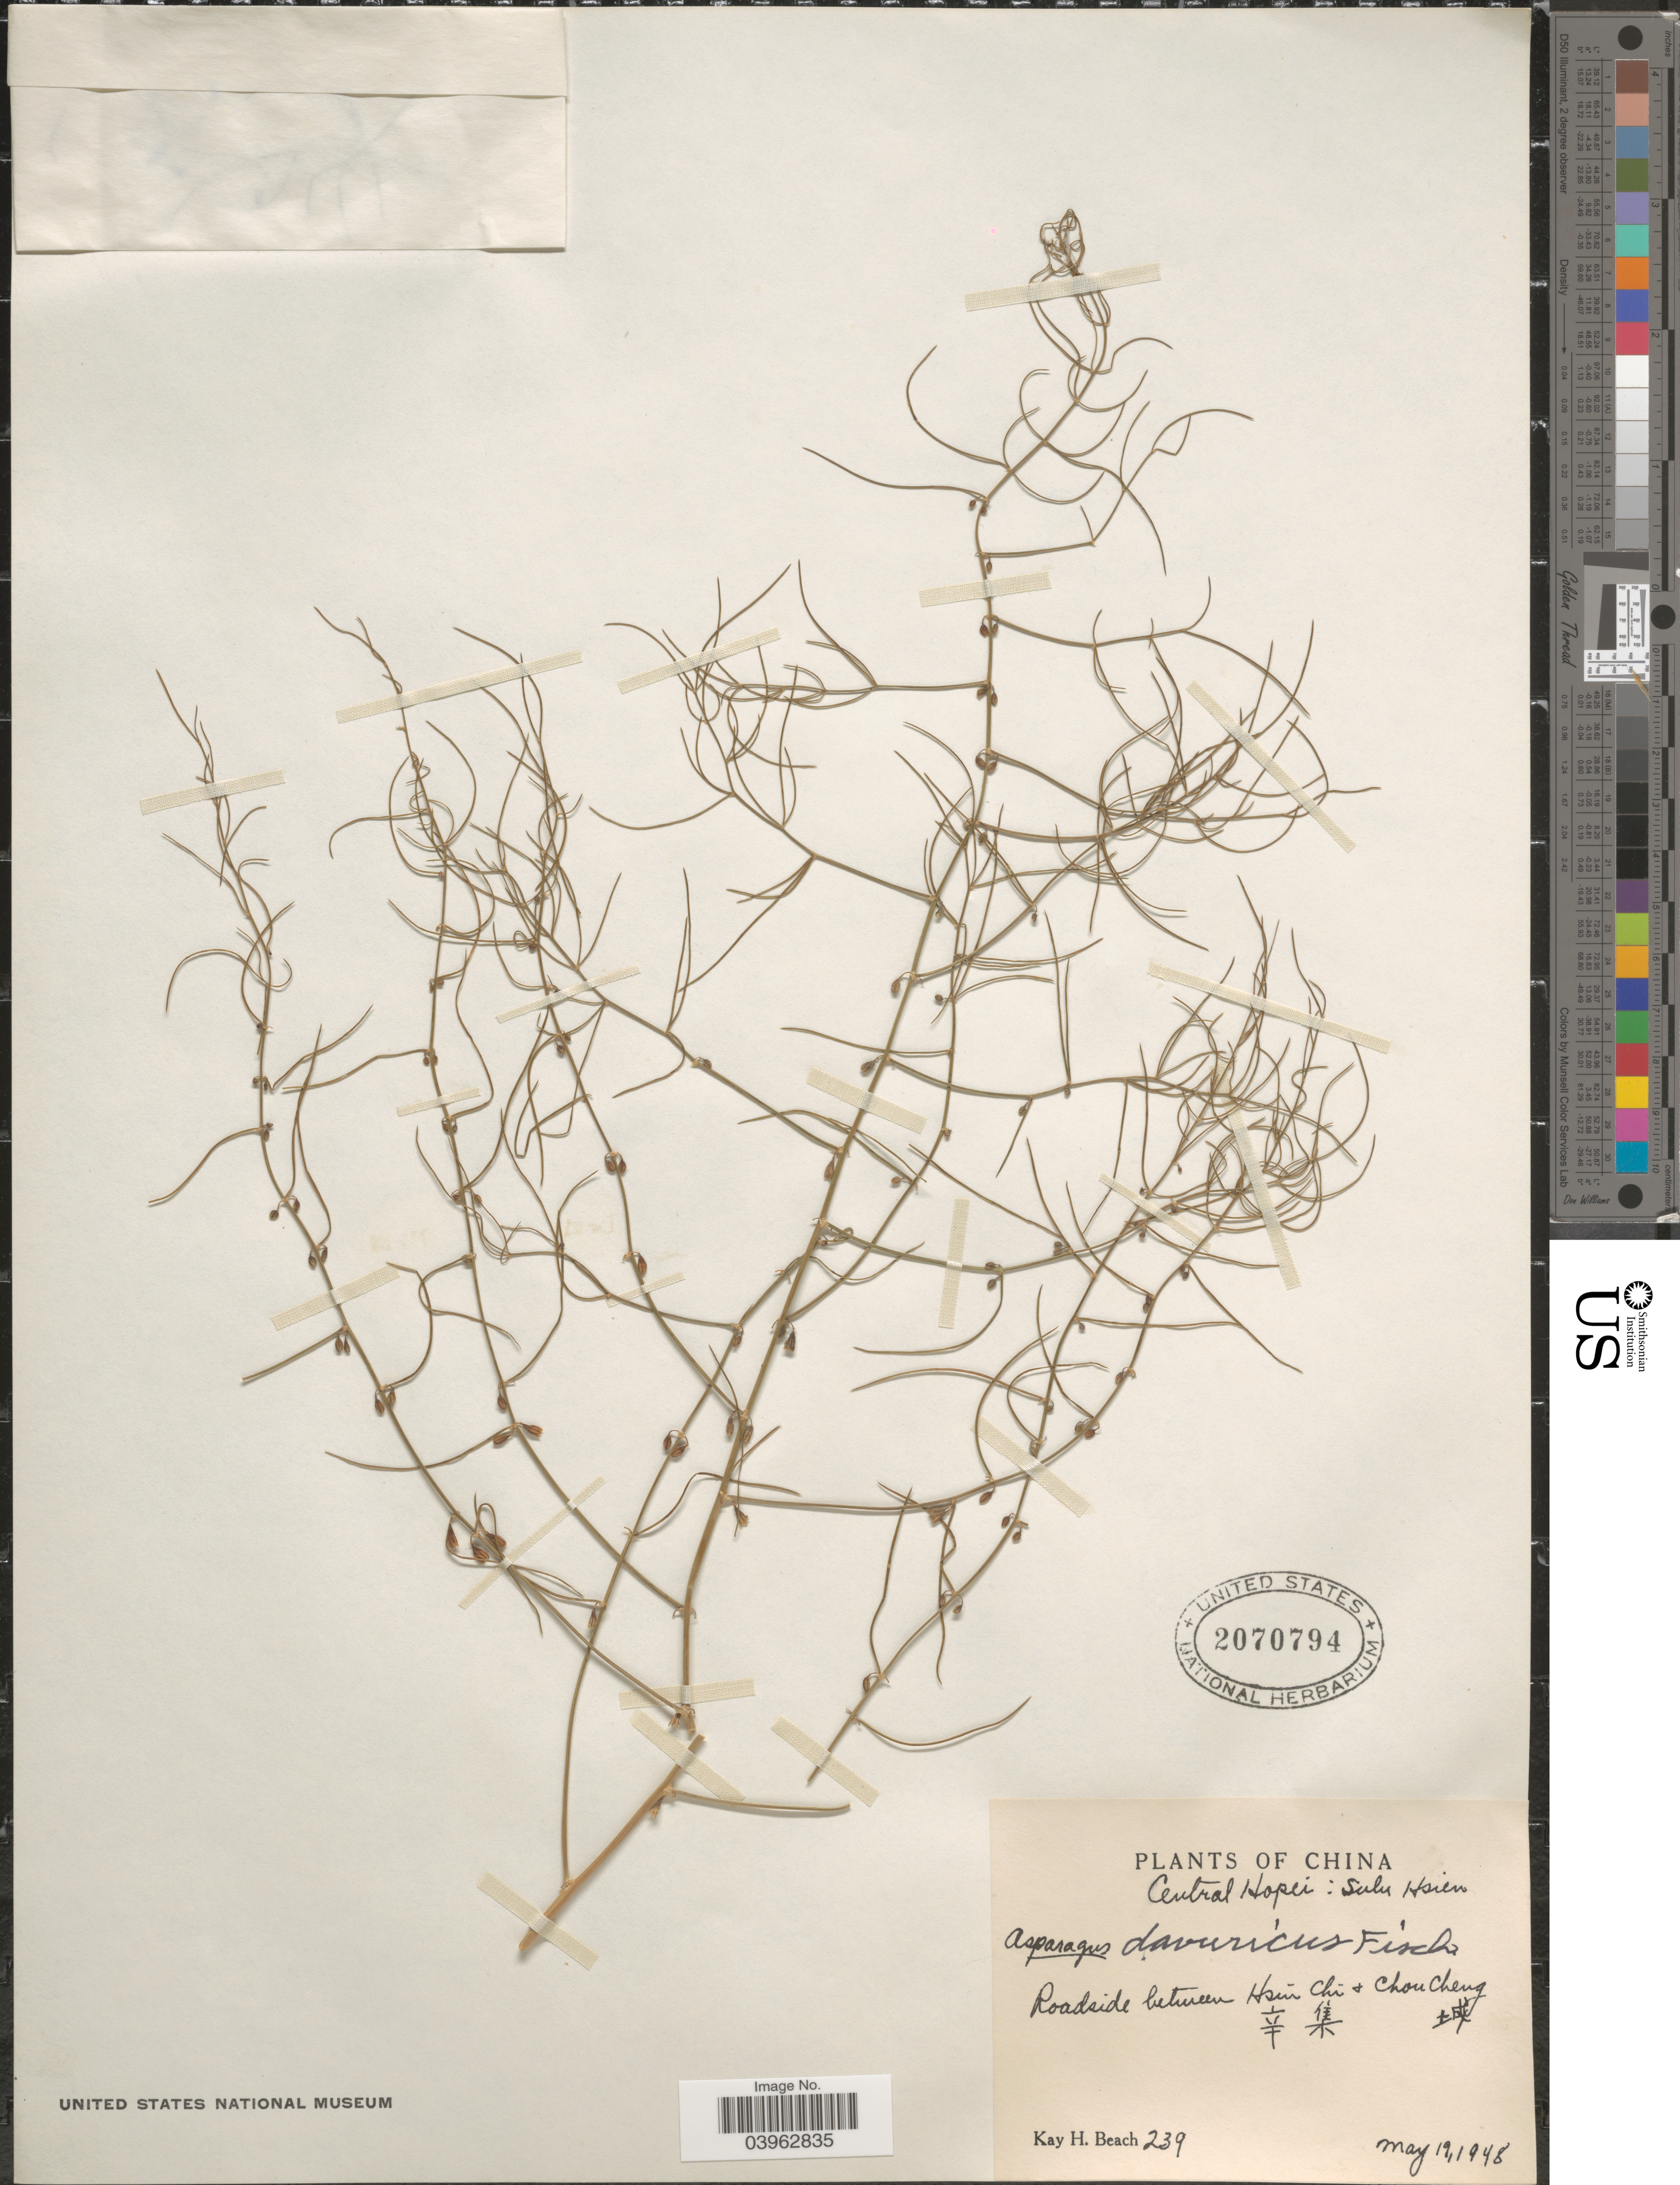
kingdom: Plantae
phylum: Tracheophyta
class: Liliopsida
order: Asparagales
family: Asparagaceae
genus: Asparagus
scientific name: Asparagus davuricus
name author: Fisch. ex Link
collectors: K. H. Beach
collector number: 239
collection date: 1948-05-19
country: China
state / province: Hebei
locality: Central Hopei: Sulu Hsien. Roadside between Hsin Chi + Chou Cheng. X.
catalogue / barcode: US 2070794